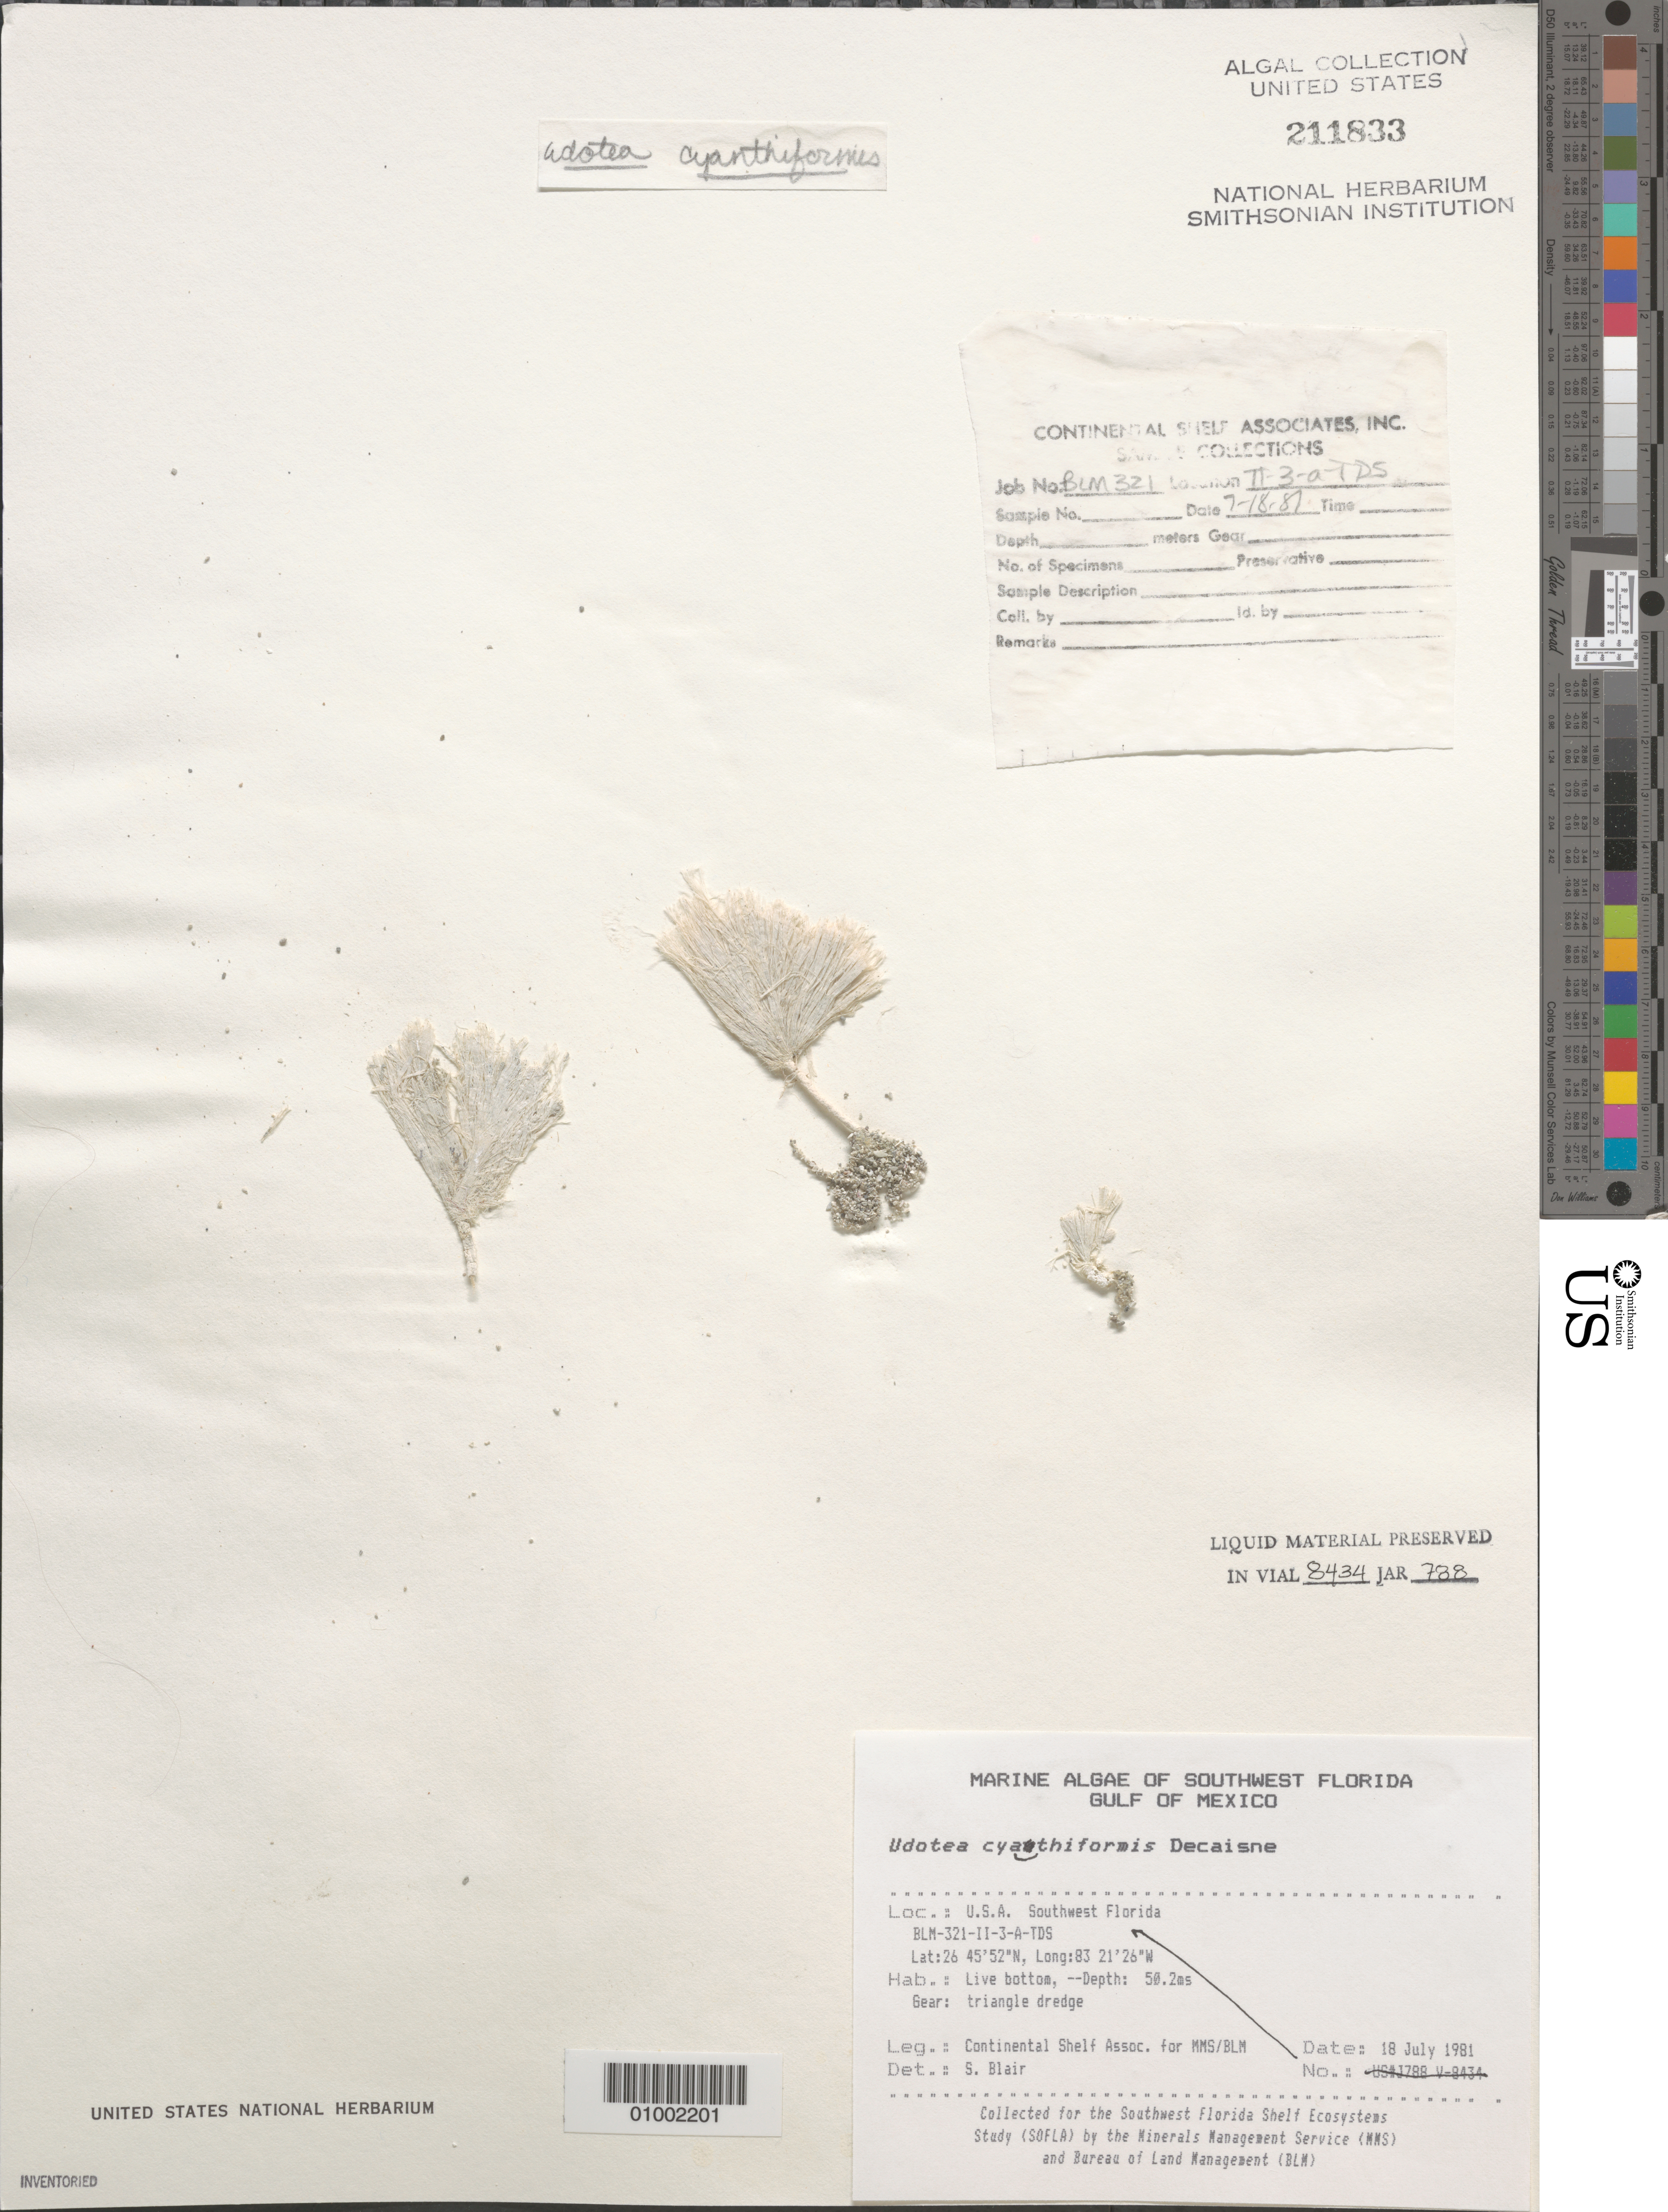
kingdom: Plantae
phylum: Chlorophyta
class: Ulvophyceae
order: Bryopsidales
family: Udoteaceae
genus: Udotea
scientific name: Udotea cyathiformis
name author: Decne.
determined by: Blair, S. M.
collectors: Continental Shelf Associates for the MMS/BLM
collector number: BLM-321-II-3-A-TDS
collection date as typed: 18 Jul 1981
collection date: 1981-07-18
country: United States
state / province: Florida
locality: Gulf of Mexico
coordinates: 26 45'52"N, 83 21'26"W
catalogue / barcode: US 211833